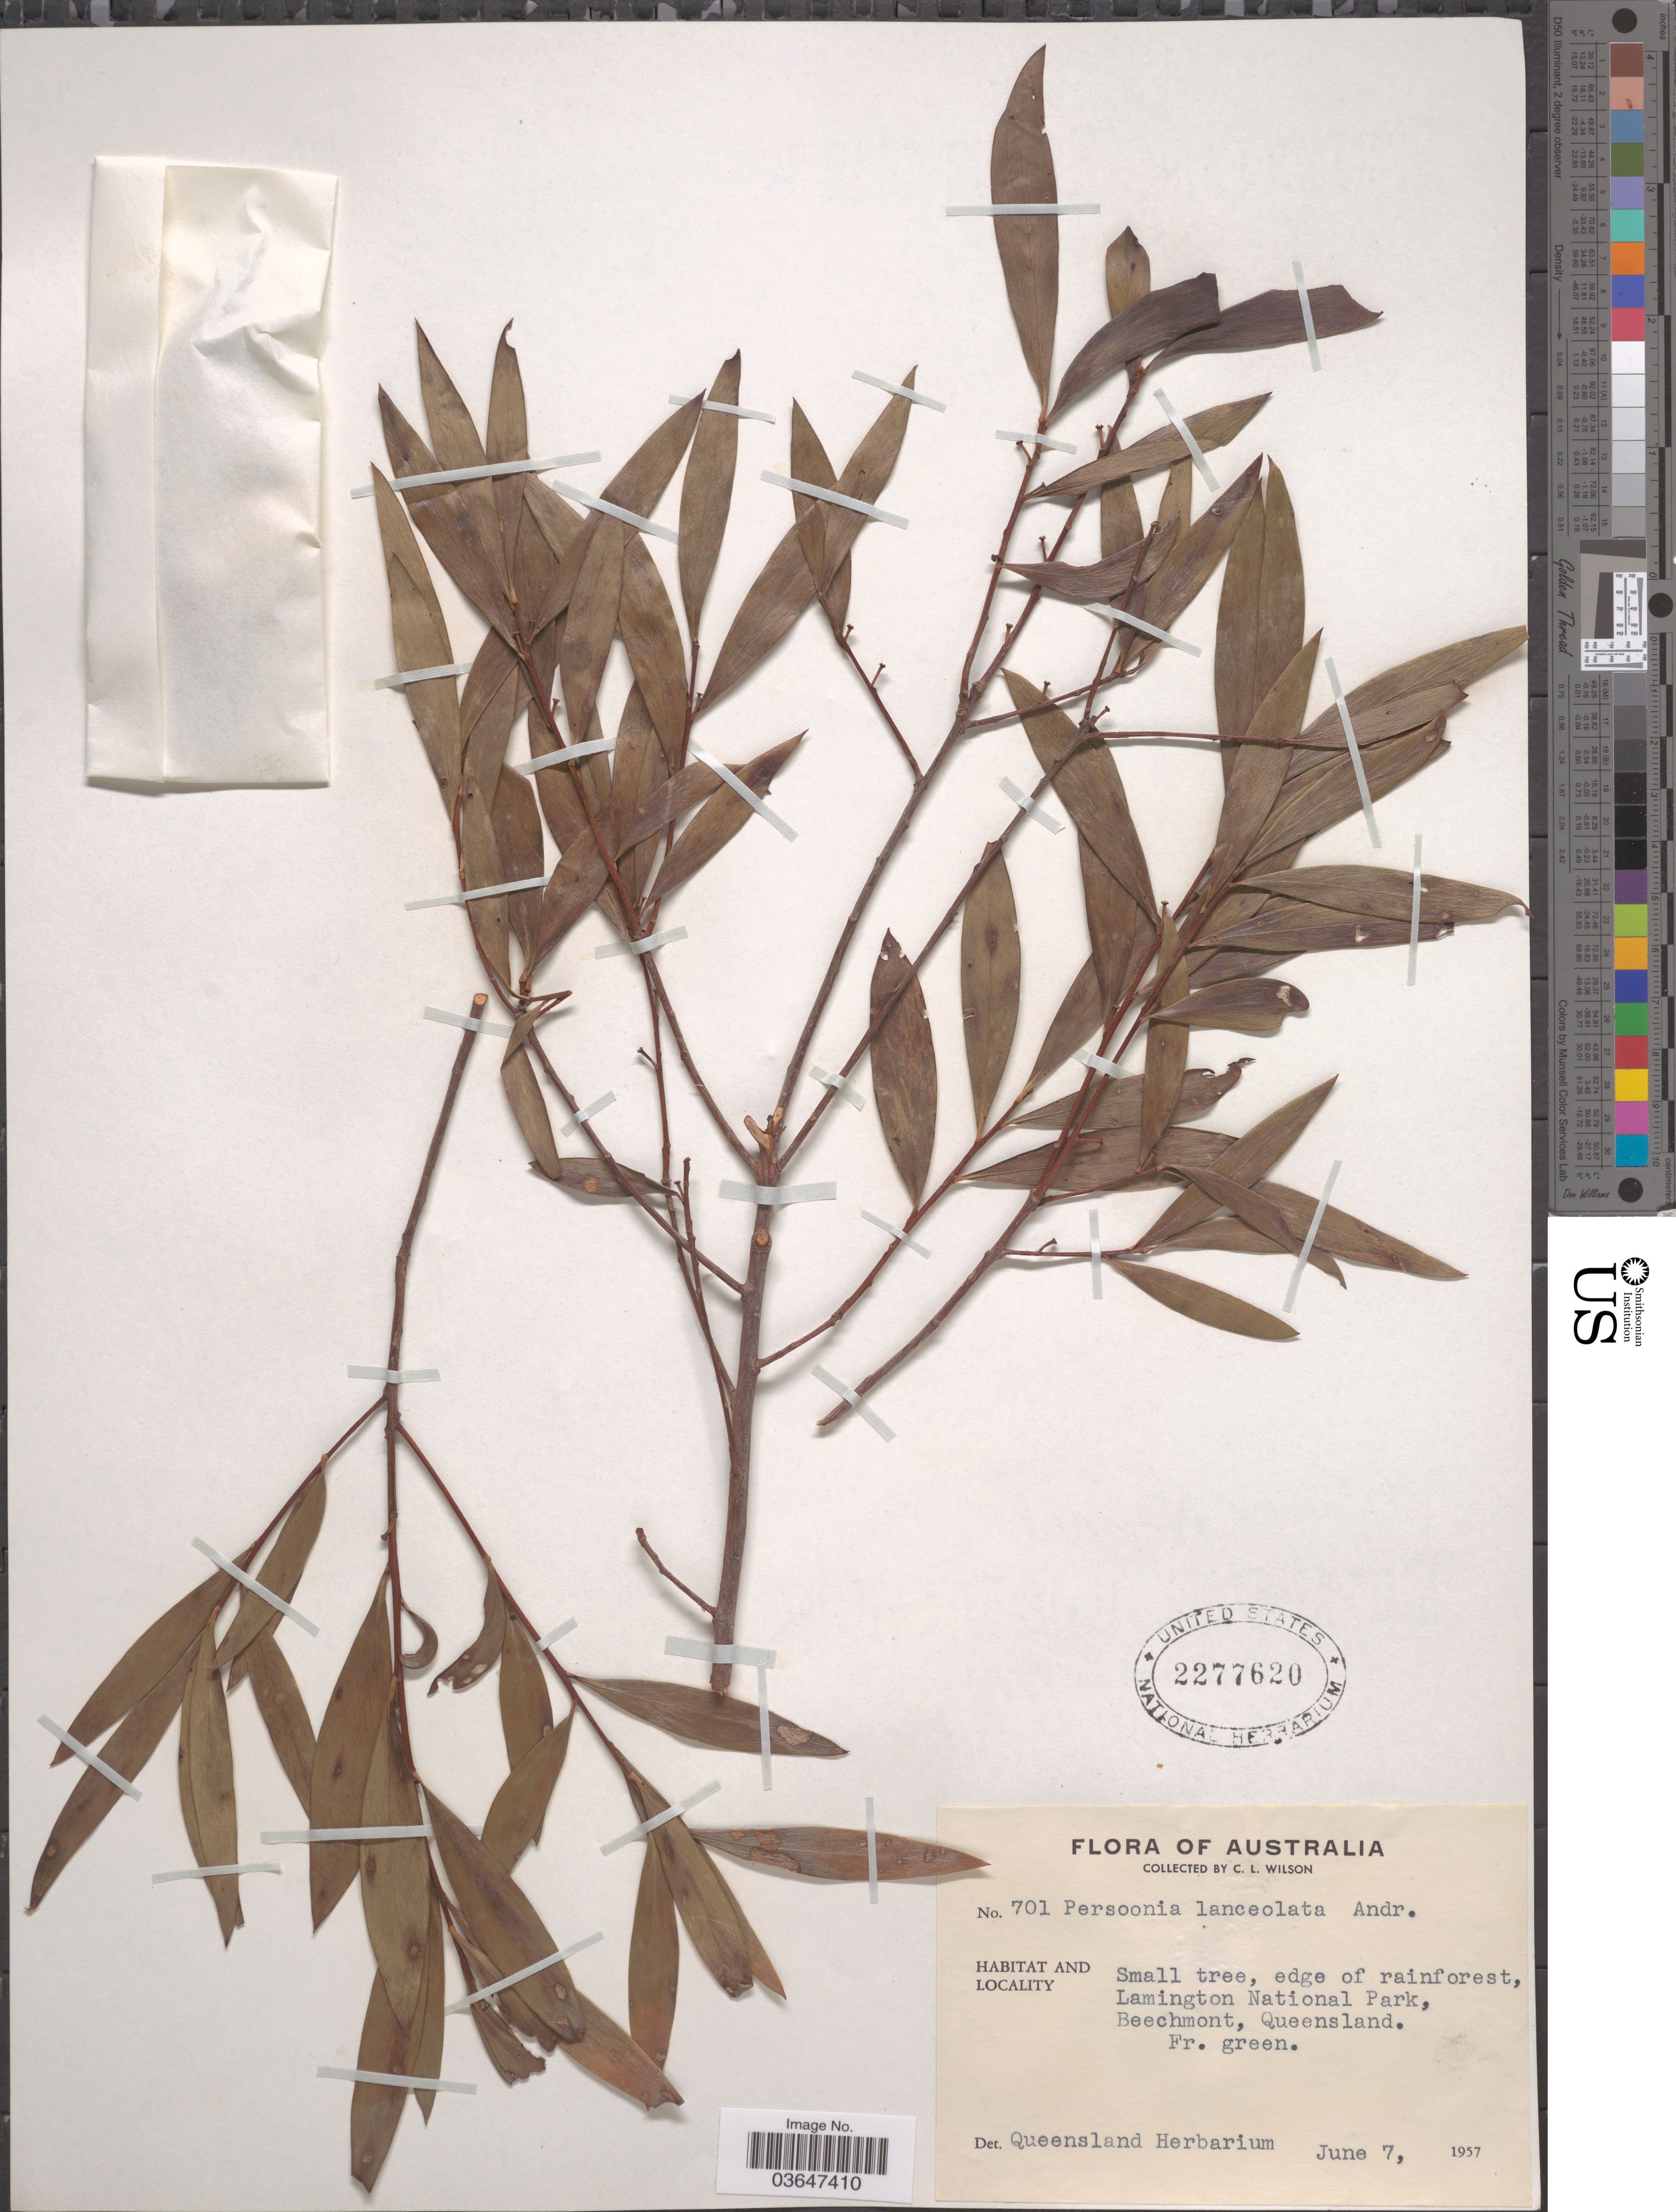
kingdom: Plantae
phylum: Tracheophyta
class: Magnoliopsida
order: Proteales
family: Proteaceae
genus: Persoonia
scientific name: Persoonia lanceolata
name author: Michx.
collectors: C. L. Wilson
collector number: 701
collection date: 1957-06-07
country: Australia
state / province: Queensland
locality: Lamington National Park, Beechmont.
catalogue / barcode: US 2277620